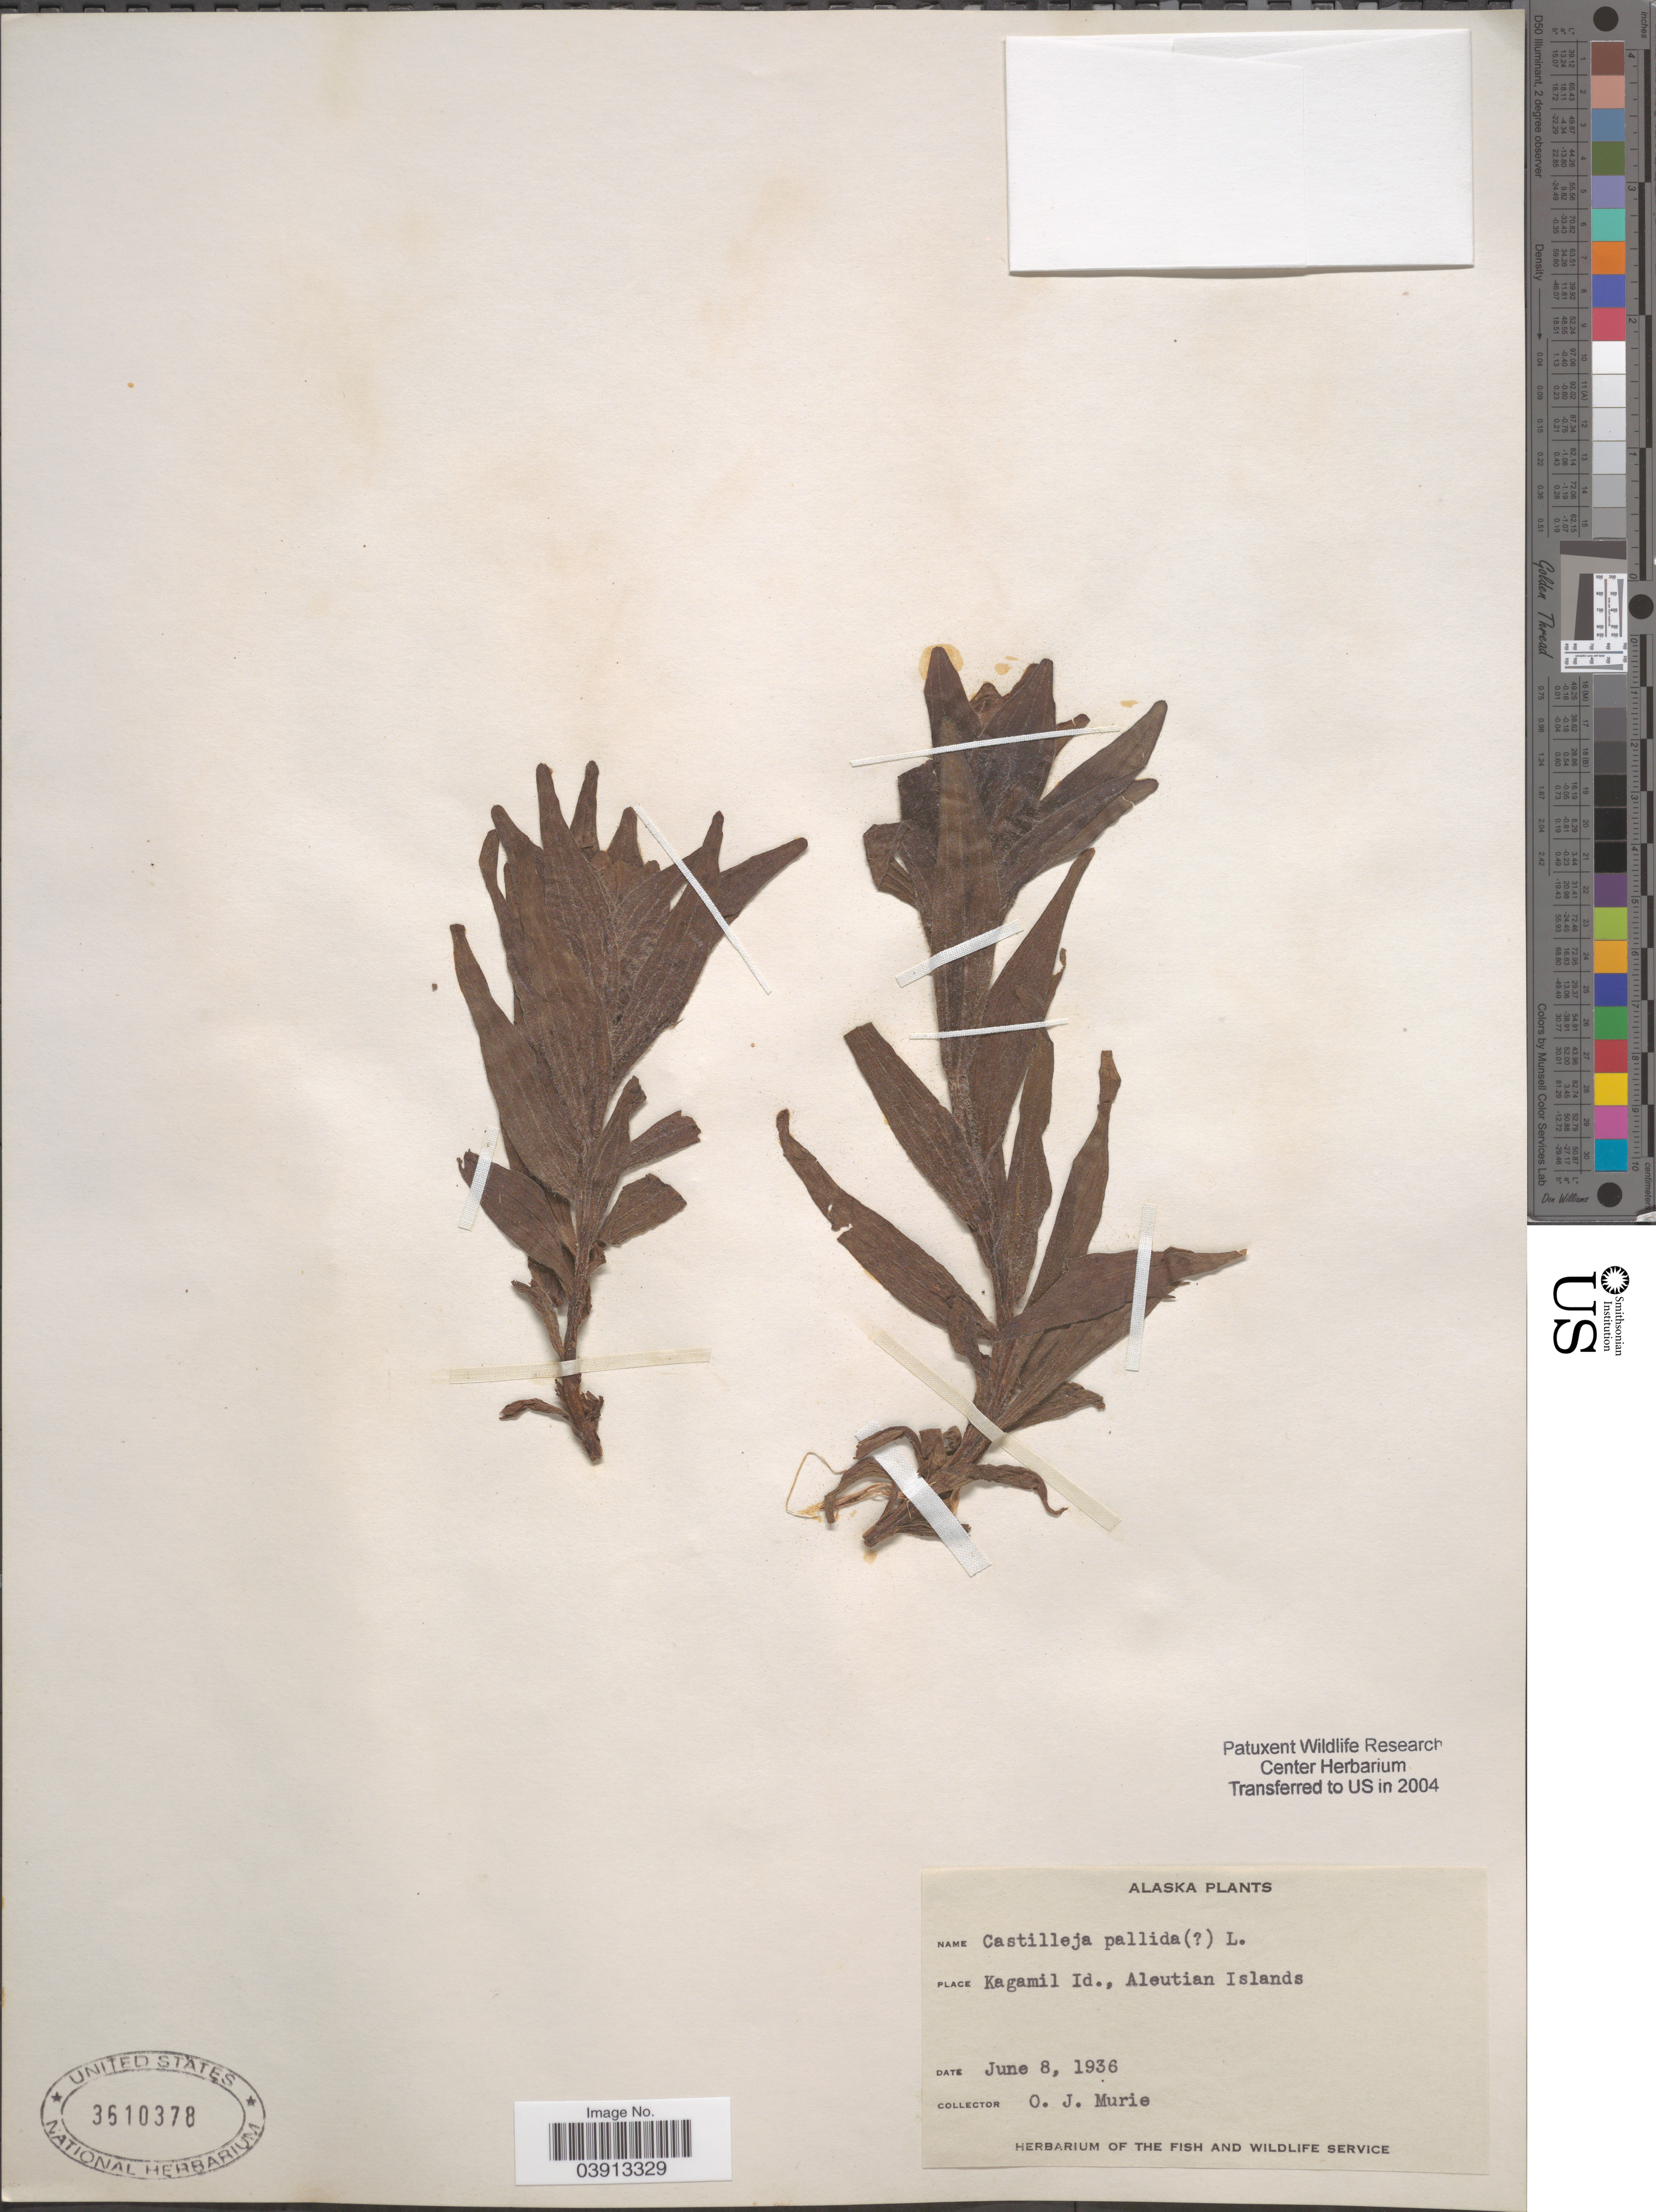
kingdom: Plantae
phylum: Tracheophyta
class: Magnoliopsida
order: Lamiales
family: Orobanchaceae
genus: Castilleja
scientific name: Castilleja pallida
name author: (L.) Spreng.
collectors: O. Murie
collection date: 1936-06-08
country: United States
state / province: Alaska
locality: Kagamil Id., Aleutian Islands.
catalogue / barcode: US 3610378